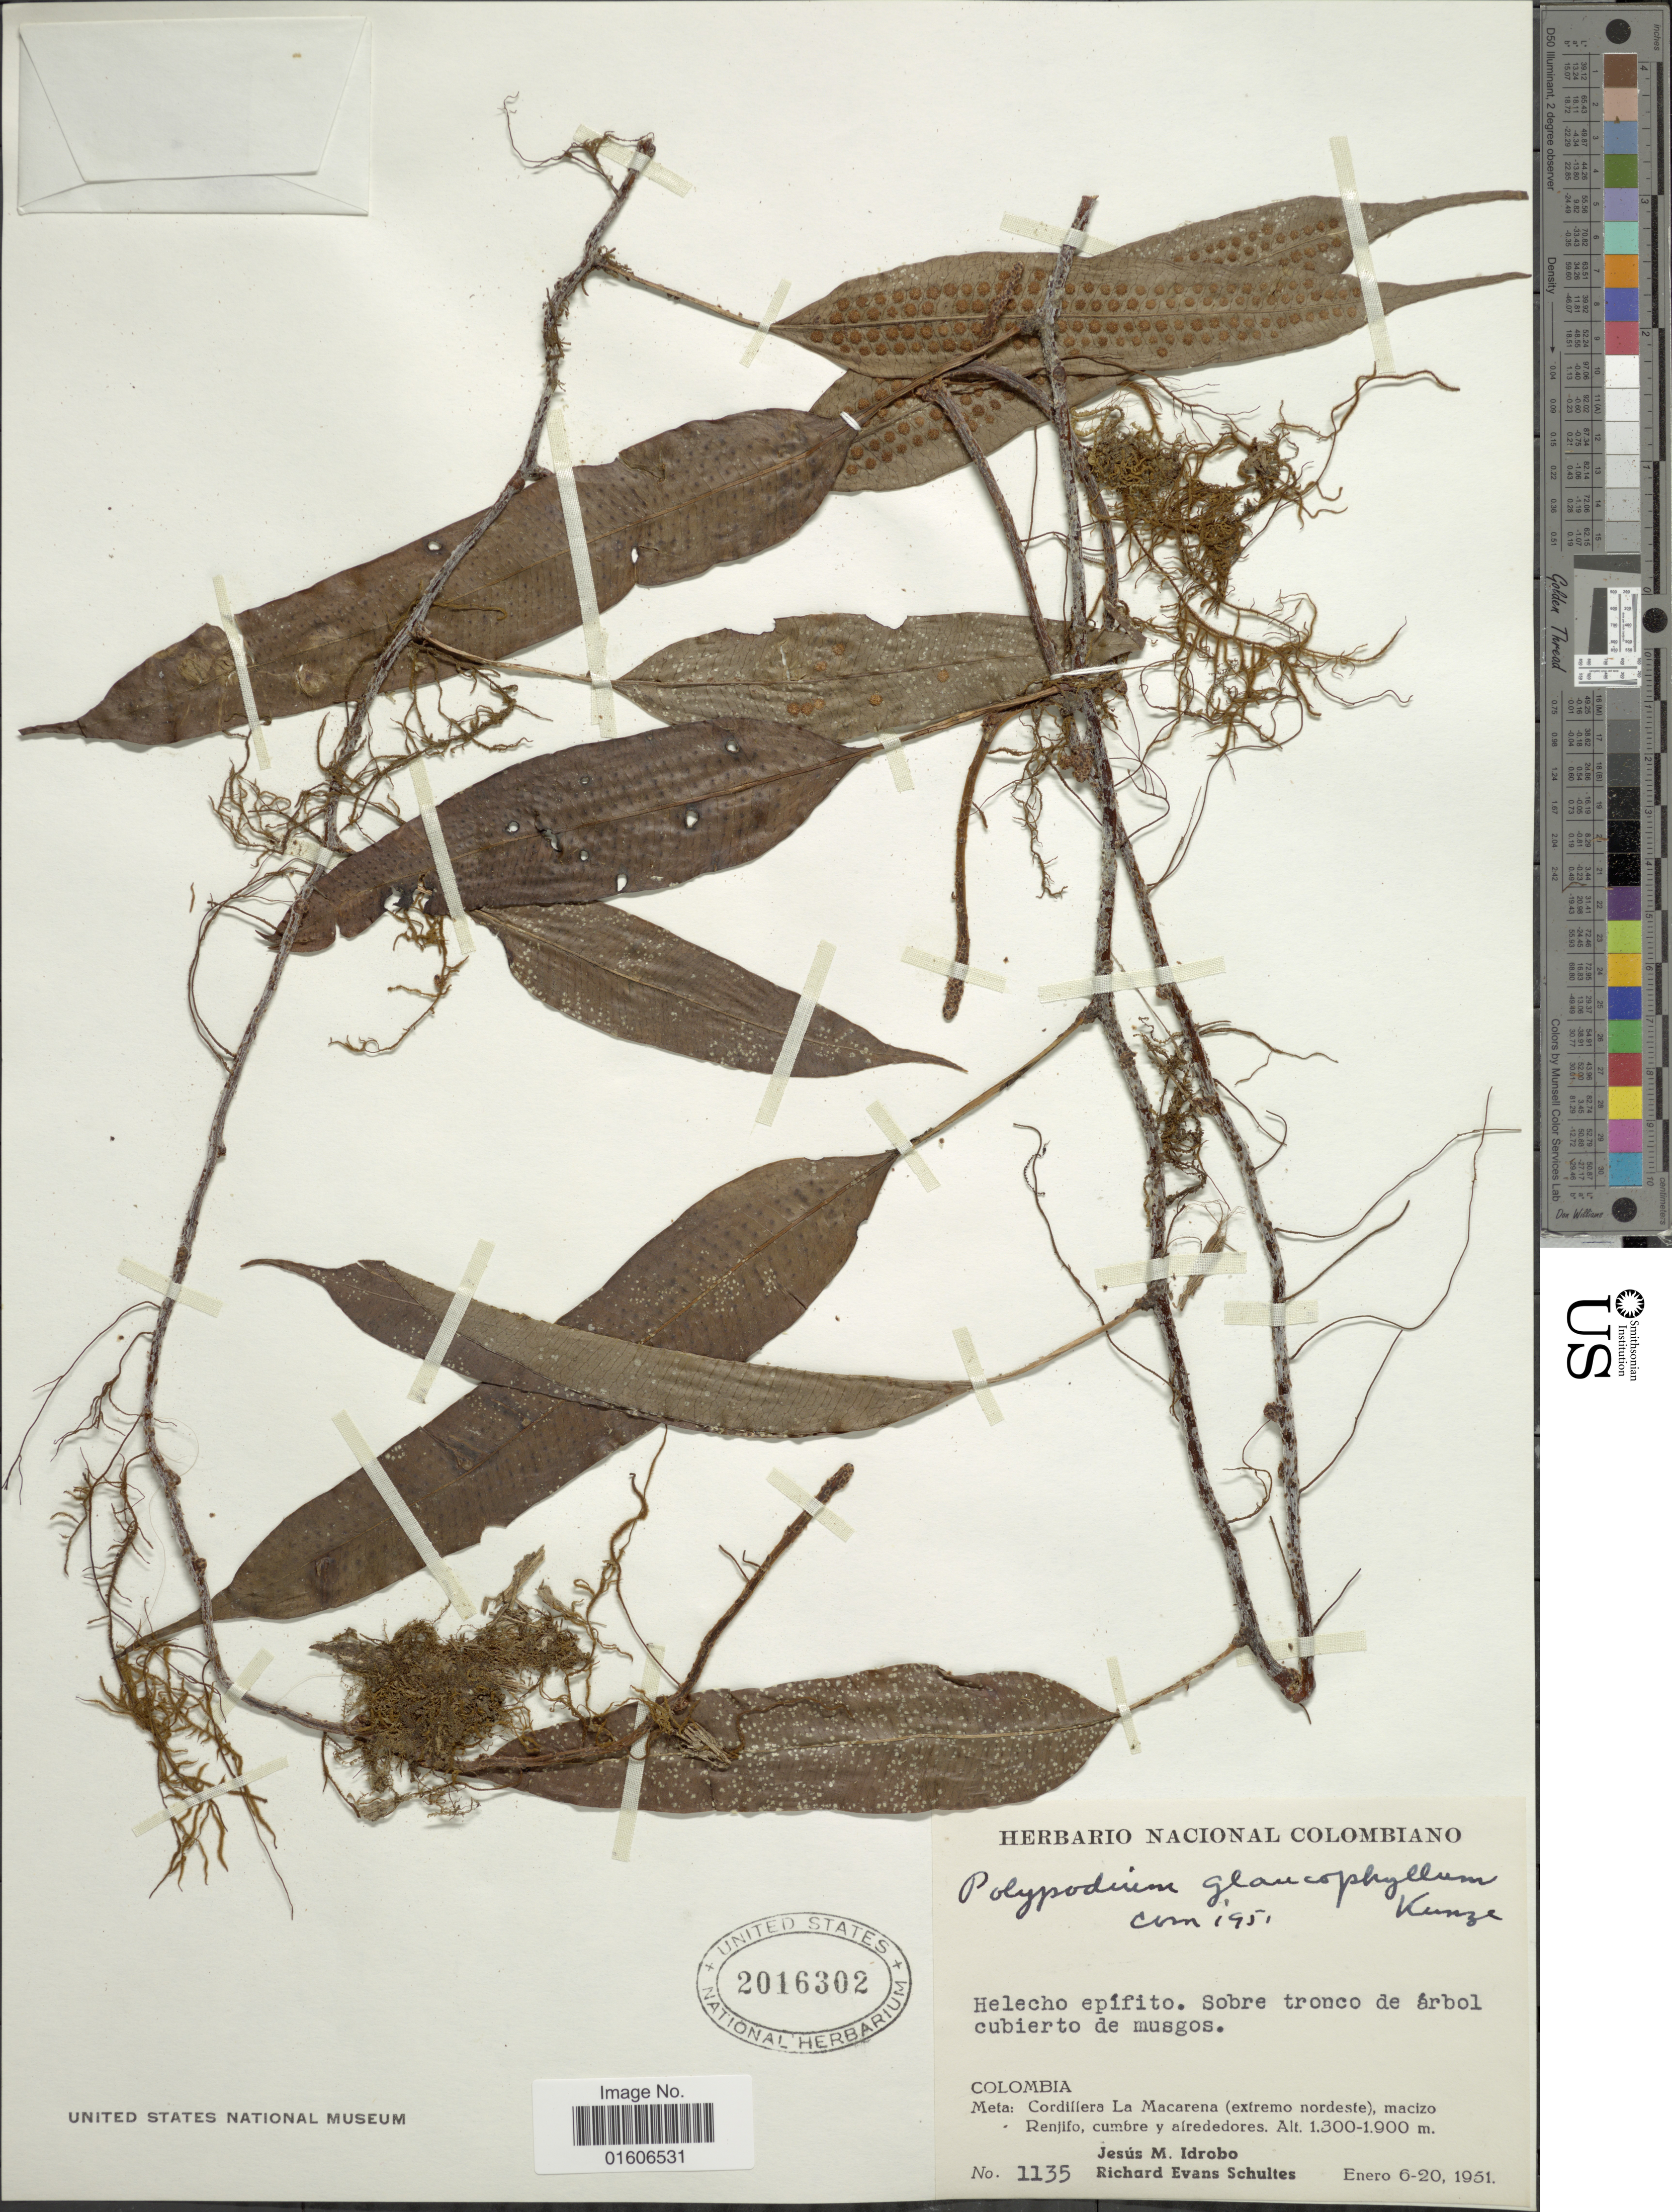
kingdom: Plantae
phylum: Tracheophyta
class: Polypodiopsida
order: Polypodiales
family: Polypodiaceae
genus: Serpocaulon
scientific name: Serpocaulon levigatum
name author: (Cav.) A.R. Sm.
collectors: J. M. Idrobo & R. E. Schultes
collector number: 1135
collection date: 1951-01-06/1951-01-20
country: Colombia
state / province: Meta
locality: Meta: Cordillera La Macarena (extremo nordeste), macizo Renjifo, cumbre y alrededores.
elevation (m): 1300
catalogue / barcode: US 2016302